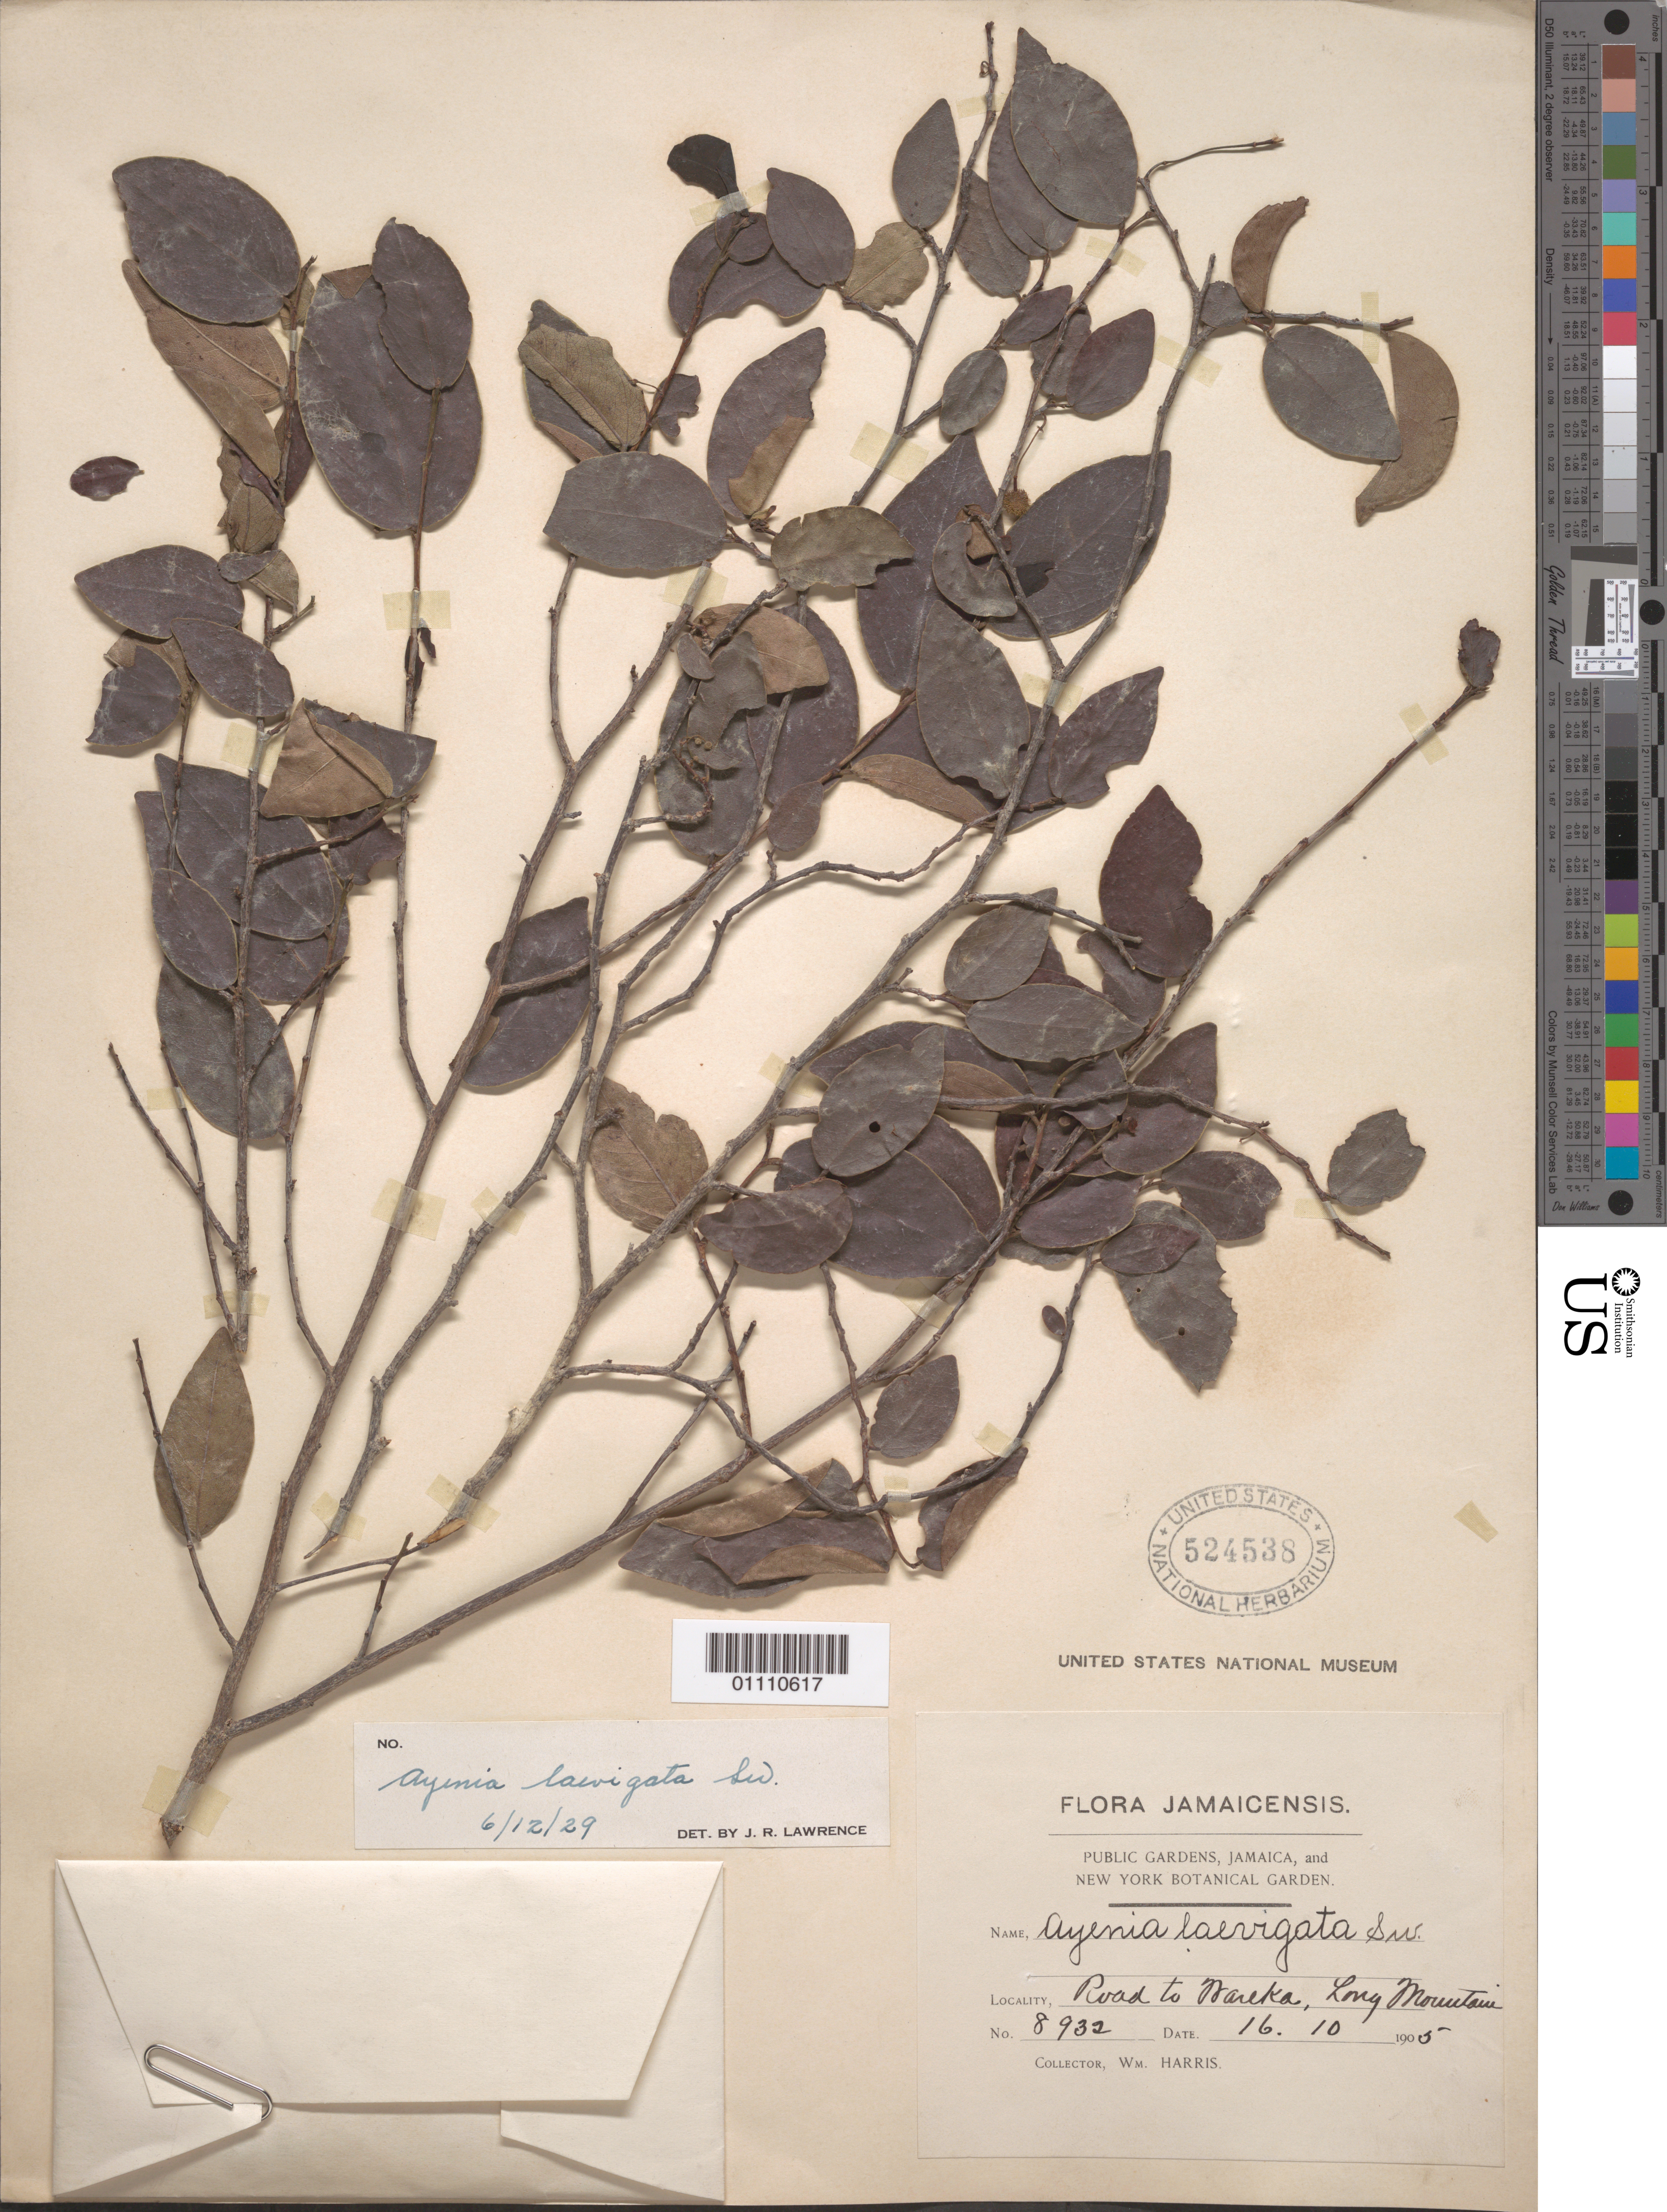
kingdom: Plantae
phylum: Tracheophyta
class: Magnoliopsida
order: Malvales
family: Malvaceae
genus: Ayenia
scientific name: Ayenia laevigata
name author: Sw.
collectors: W. Harris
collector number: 8932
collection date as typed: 16 Oct 1905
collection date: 1905-10-16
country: Jamaica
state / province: Saint Andrew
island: Jamaica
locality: Road to Wareka, Long Mountain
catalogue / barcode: US 524538